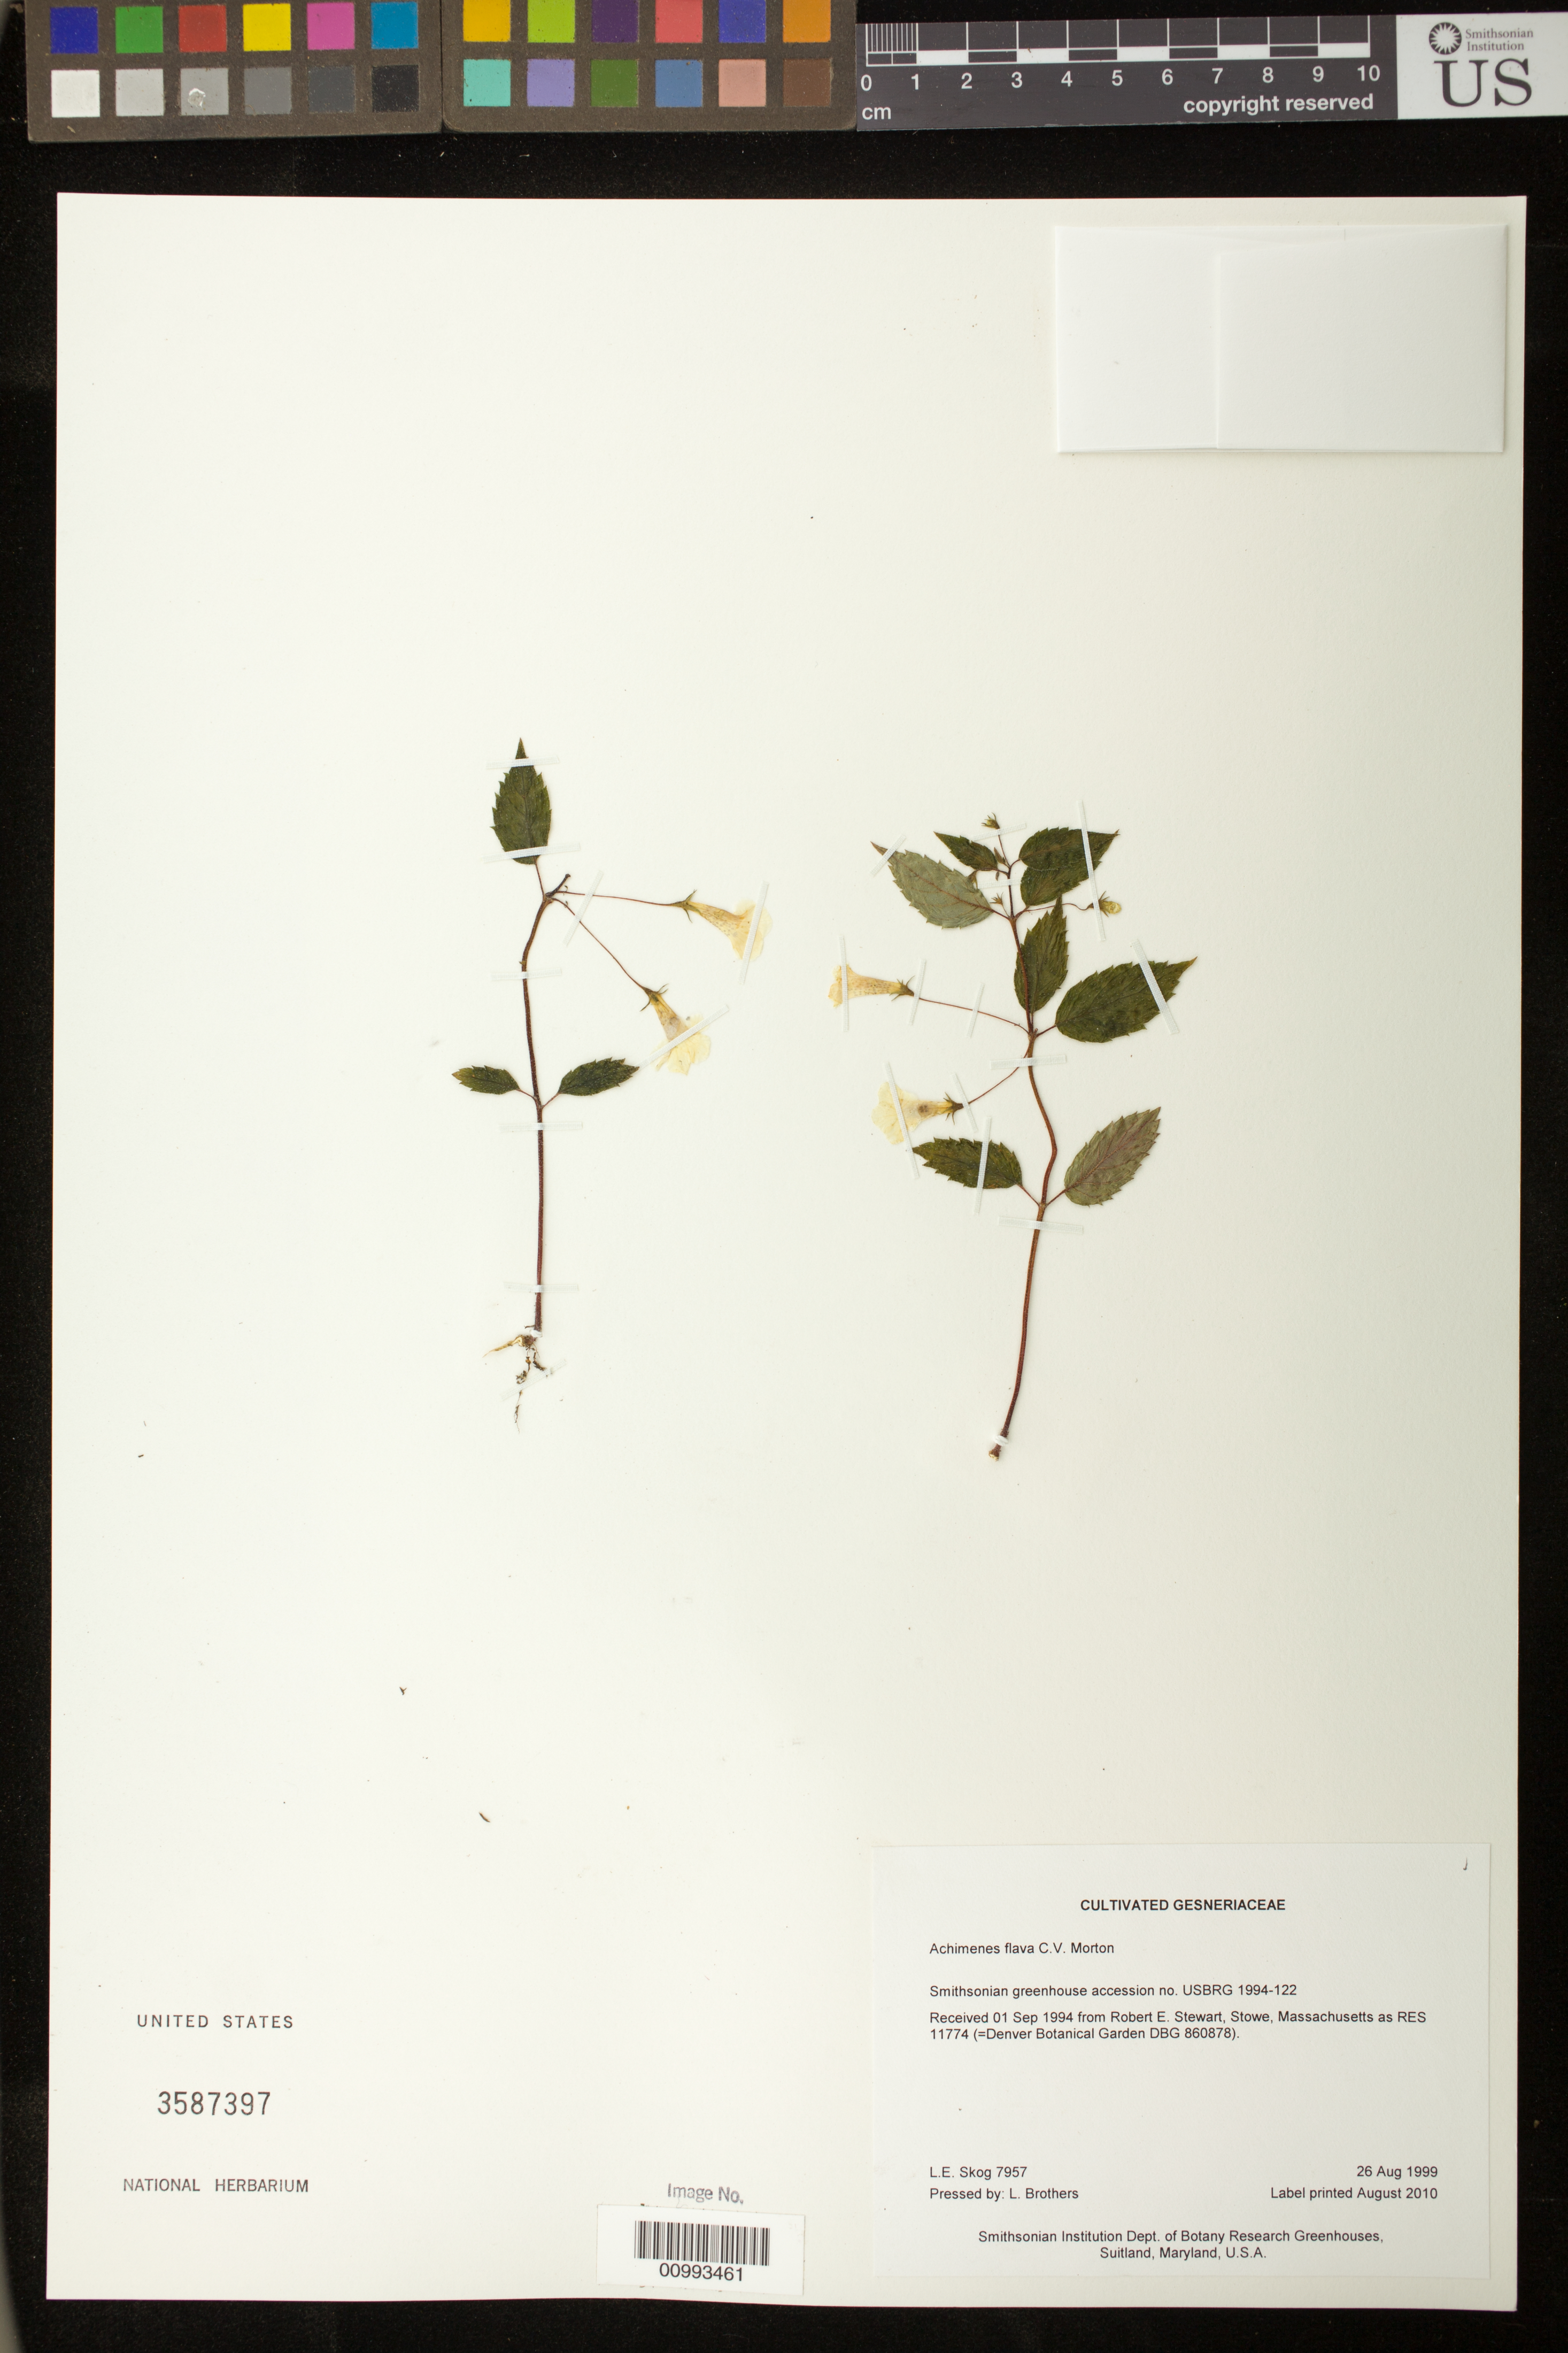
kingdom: Plantae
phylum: Tracheophyta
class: Magnoliopsida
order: Lamiales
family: Gesneriaceae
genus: Achimenes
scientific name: Achimenes flava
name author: C.V. Morton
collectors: L. E. Skog & L. Brothers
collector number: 7957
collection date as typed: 26 Aug 1999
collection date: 1999-08-26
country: United States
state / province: Maryland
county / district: Prince George's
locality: Smithsonian Institution Dept. of Botany Research Greenhouses, Suitland, Maryland, U.S.A.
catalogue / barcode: US 3587397